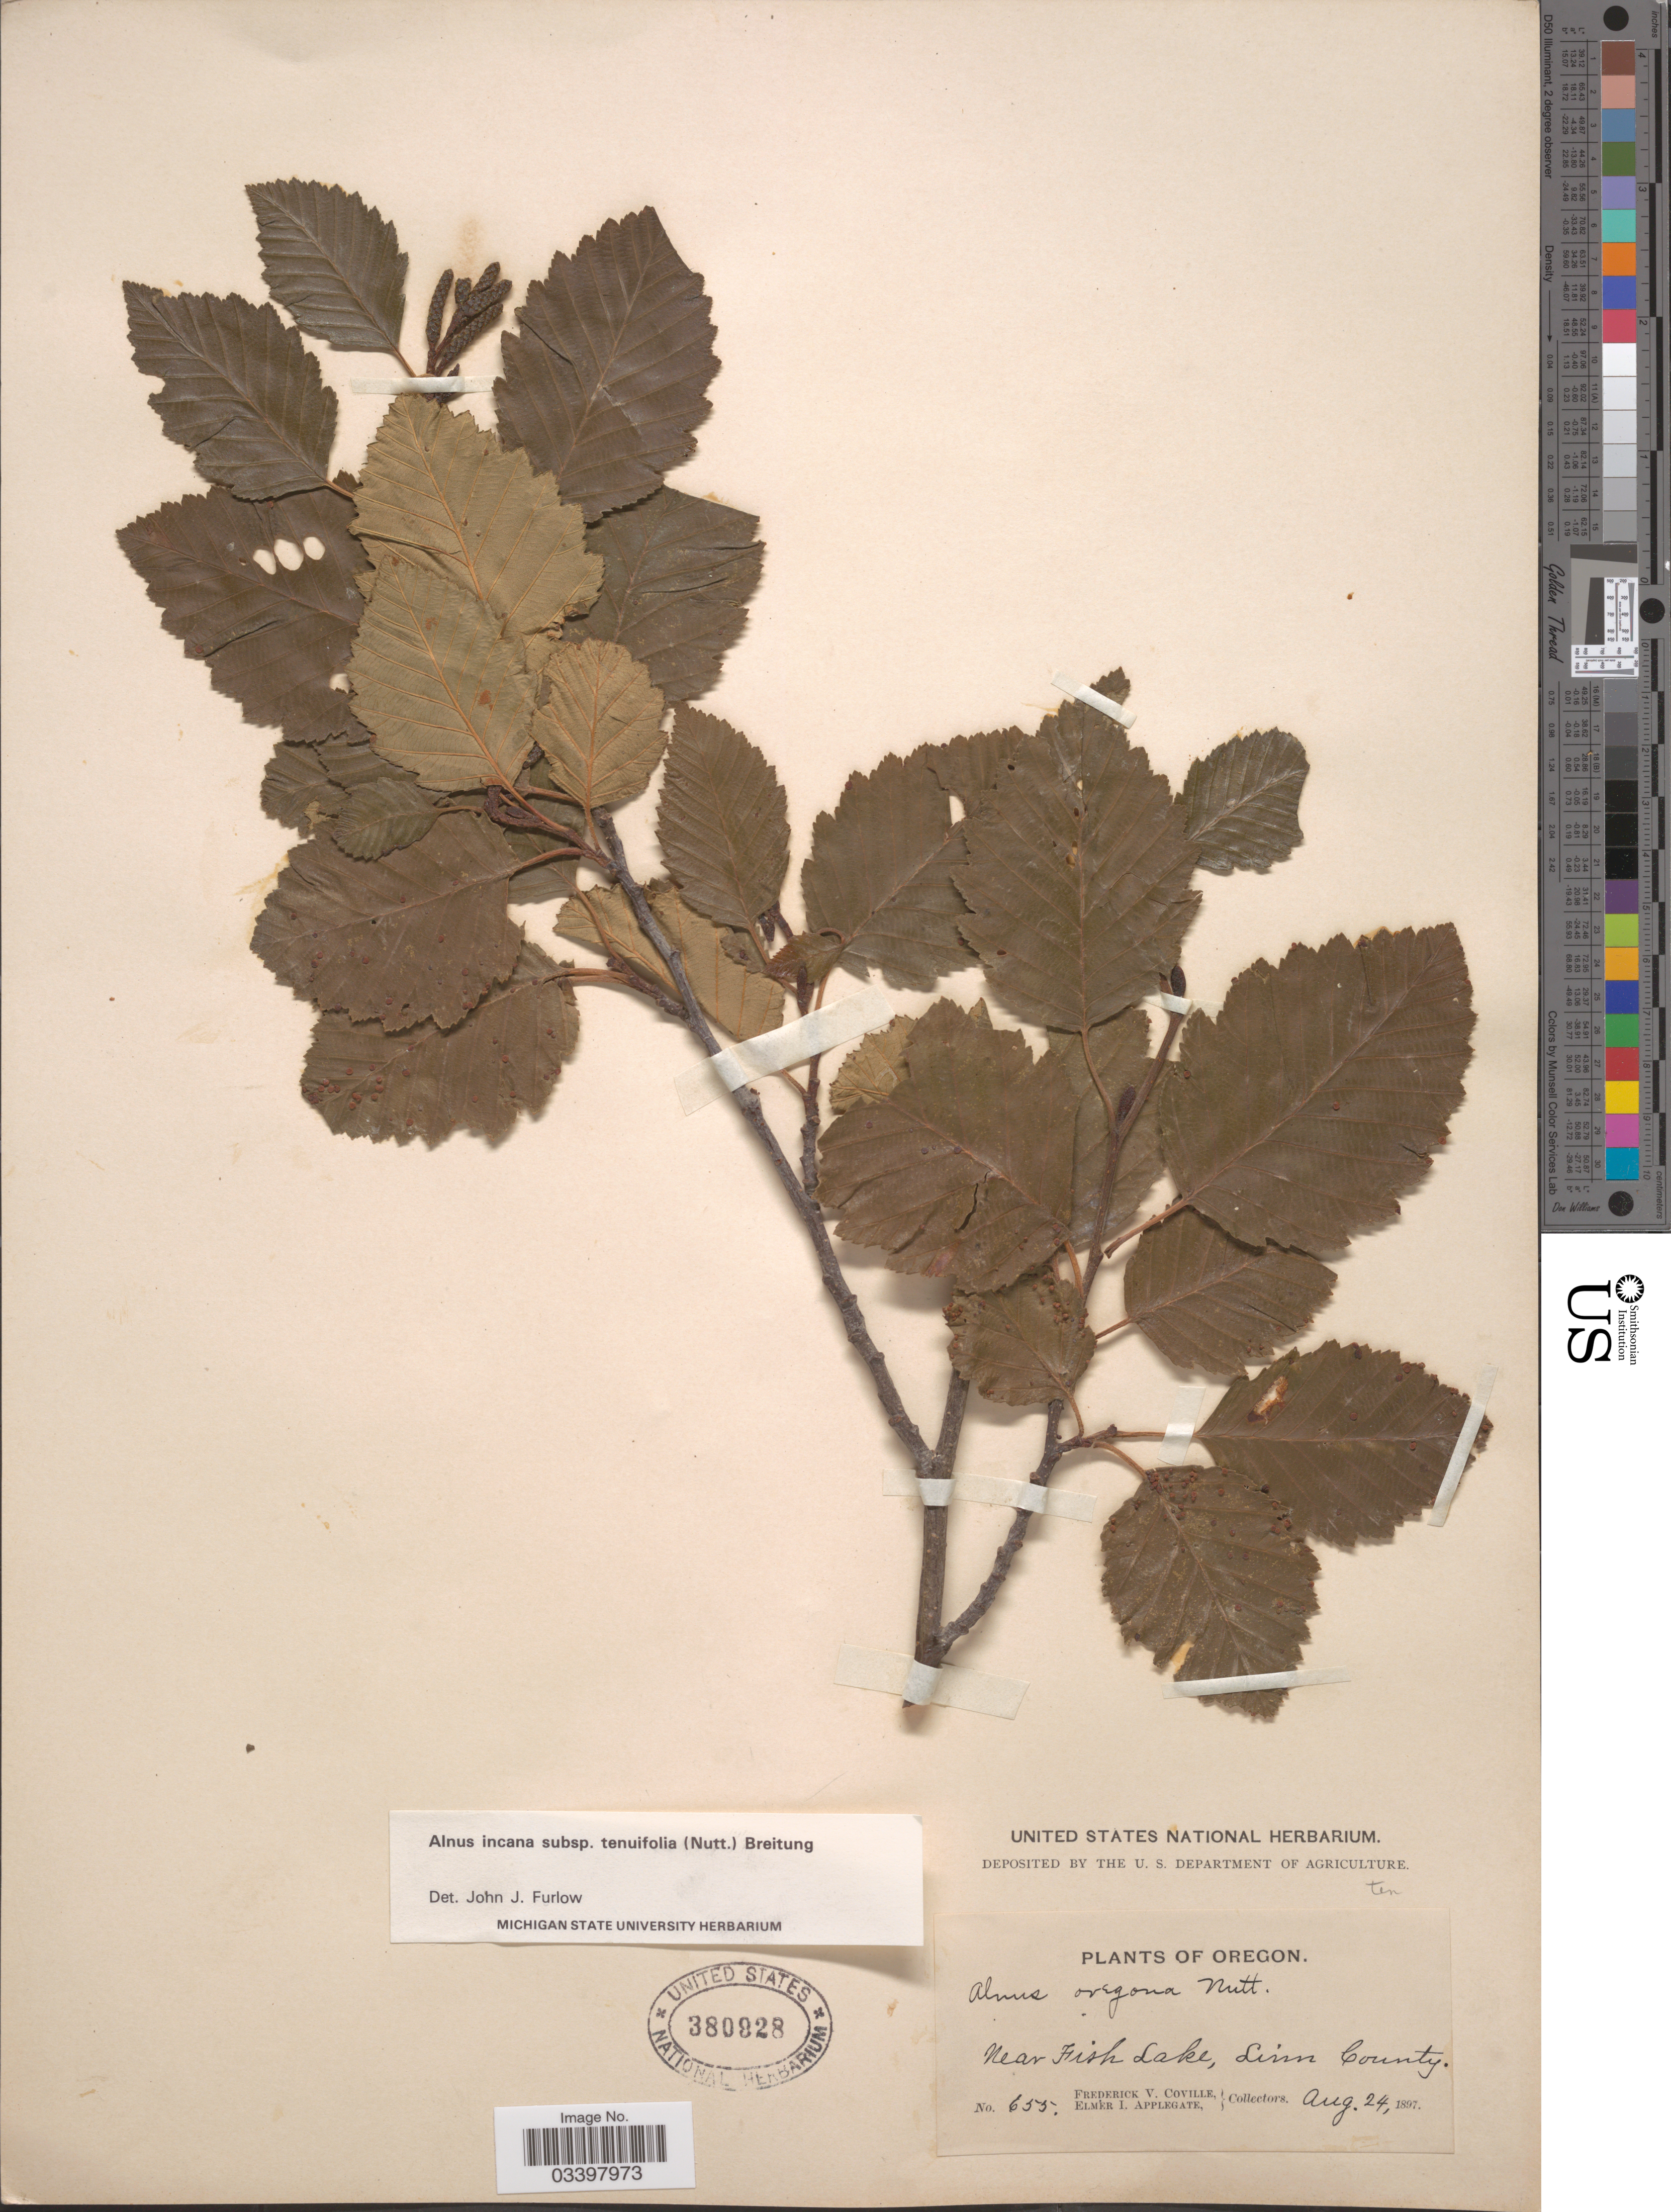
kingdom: Plantae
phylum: Tracheophyta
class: Magnoliopsida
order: Fagales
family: Betulaceae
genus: Alnus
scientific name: Alnus incana subsp. tenuifolia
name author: (Nutt.) Breitung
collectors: F. V. Coville & E. I. Applegate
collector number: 655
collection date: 1897-08-24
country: United States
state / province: Oregon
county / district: Linn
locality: Near Fish Lake, Linn County.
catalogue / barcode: US 380928